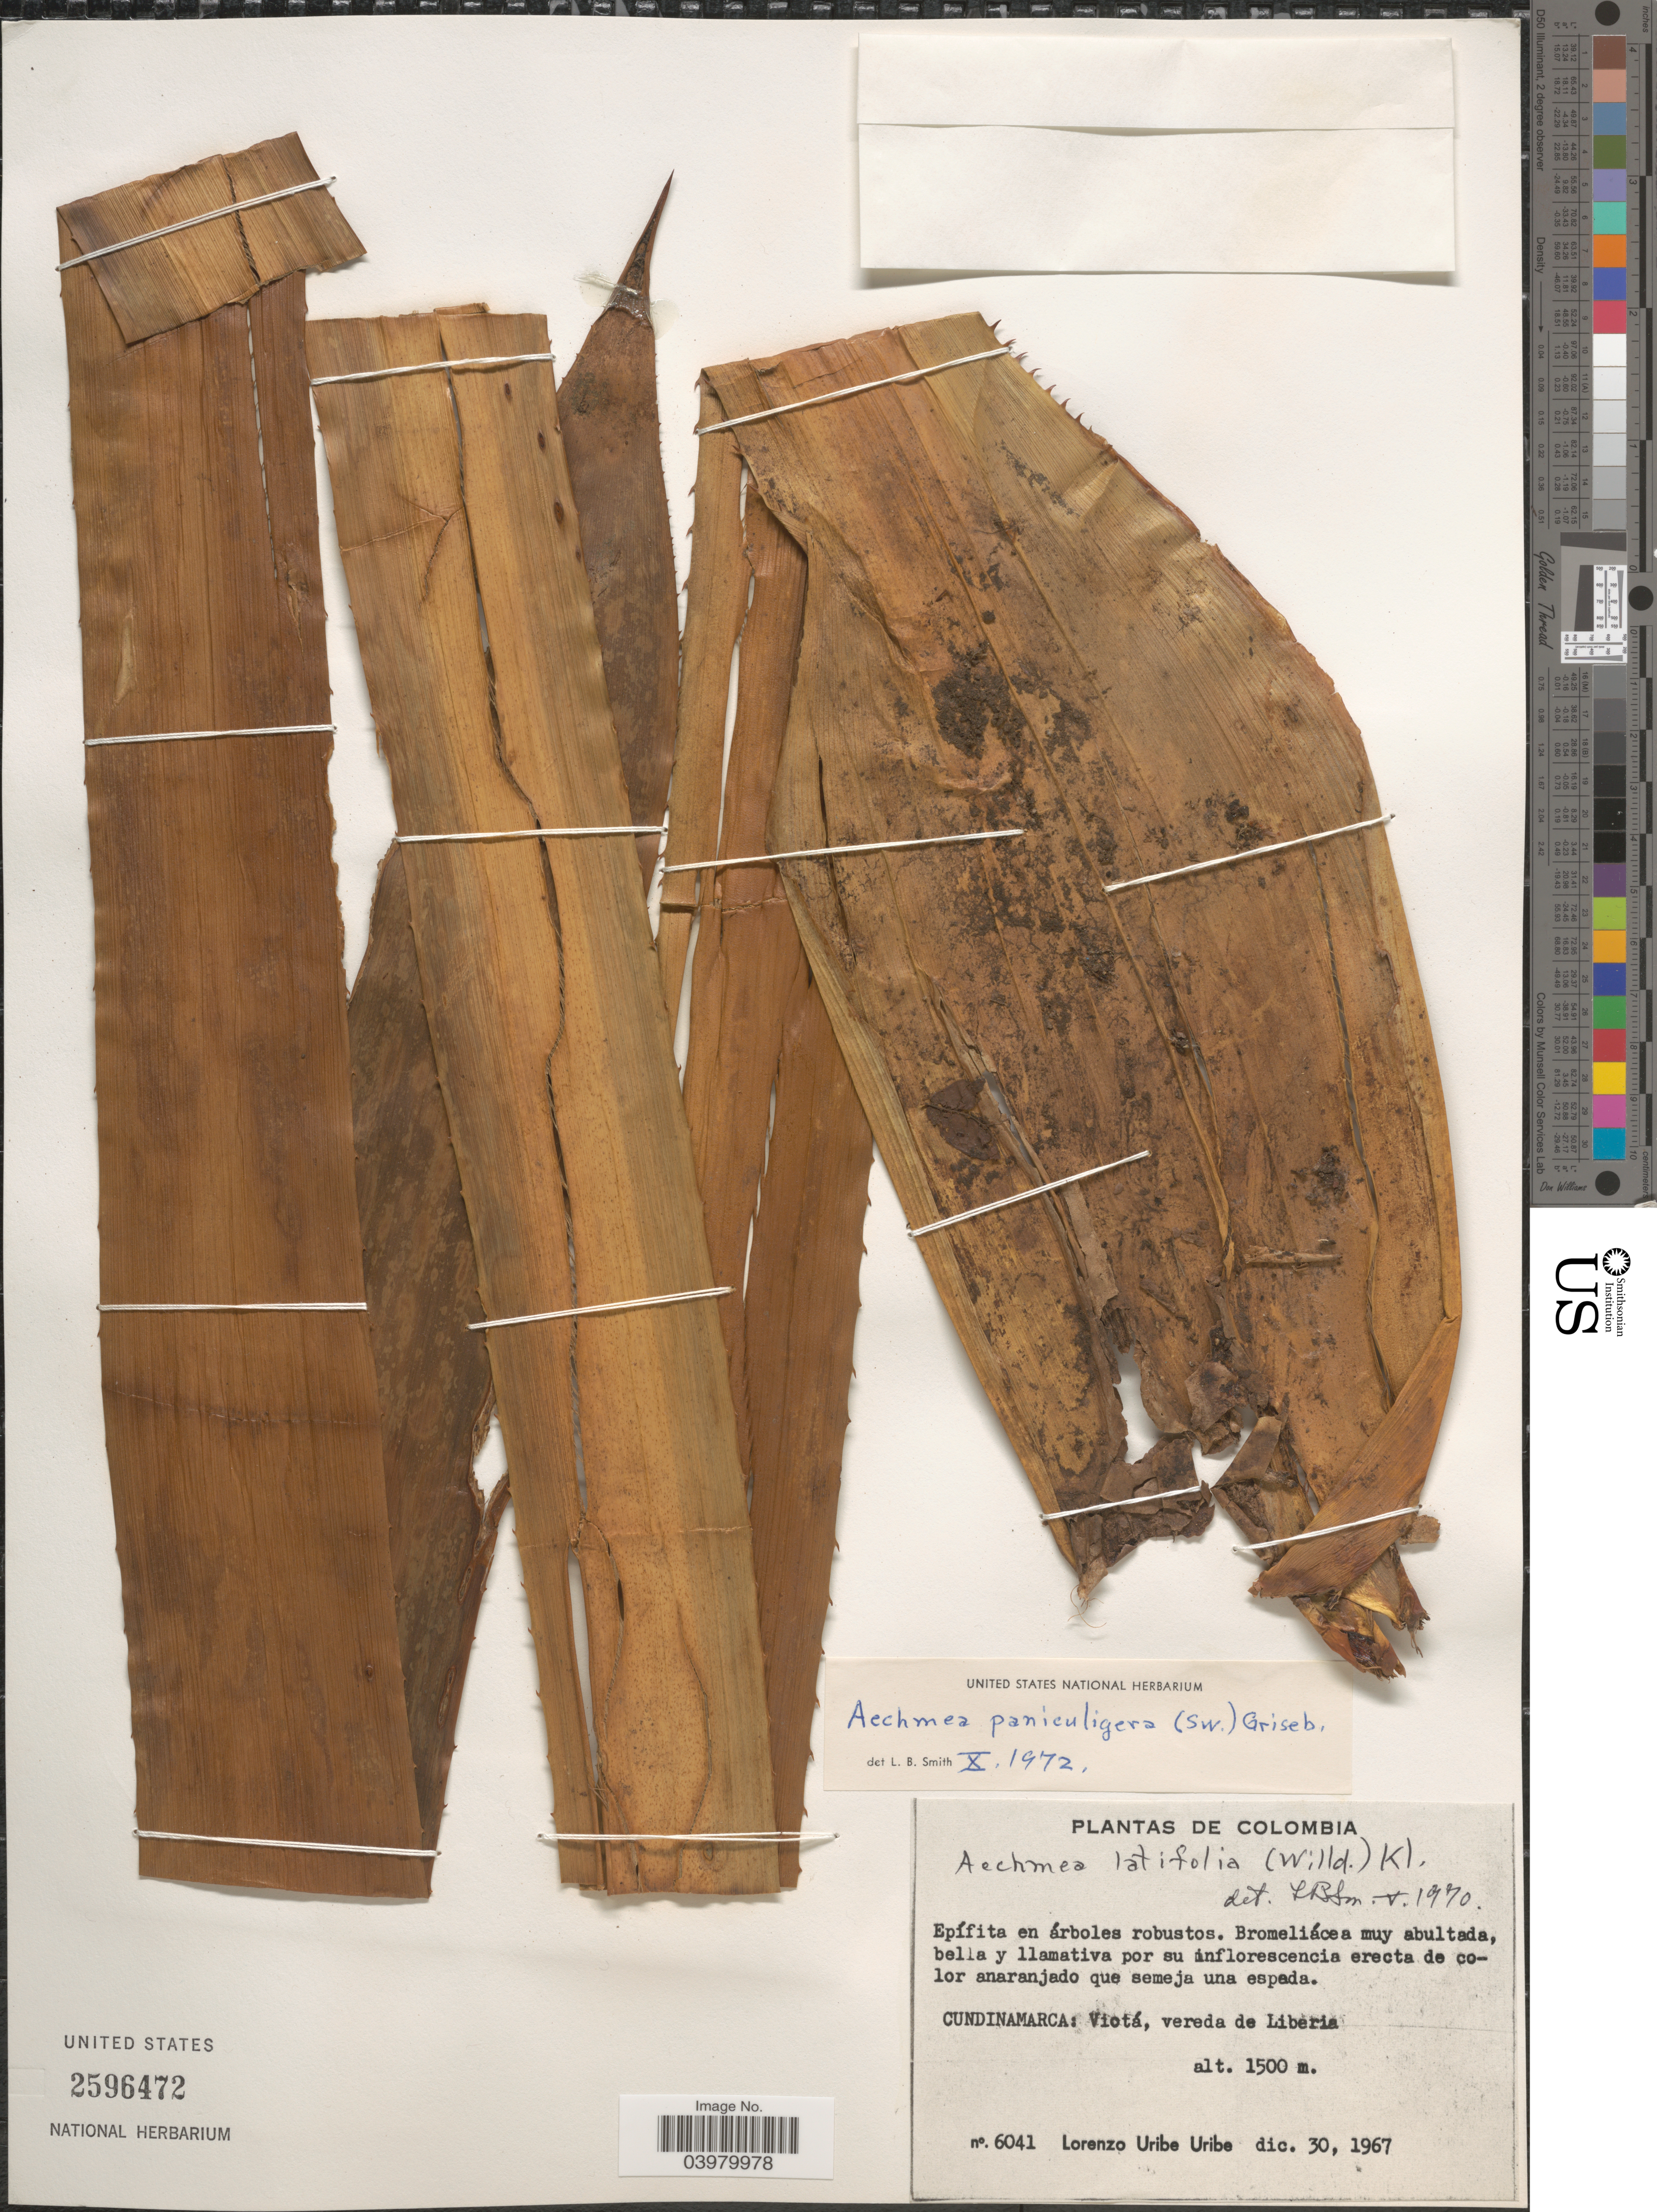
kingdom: Plantae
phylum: Tracheophyta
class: Liliopsida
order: Poales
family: Bromeliaceae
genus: Aechmea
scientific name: Aechmea paniculigera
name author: (Sw.) Griseb.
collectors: L. Uribe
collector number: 6041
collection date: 1967-12-30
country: Colombia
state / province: Cundinamarca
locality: Viotá, vereda de Liberia.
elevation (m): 1500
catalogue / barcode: US 2596472